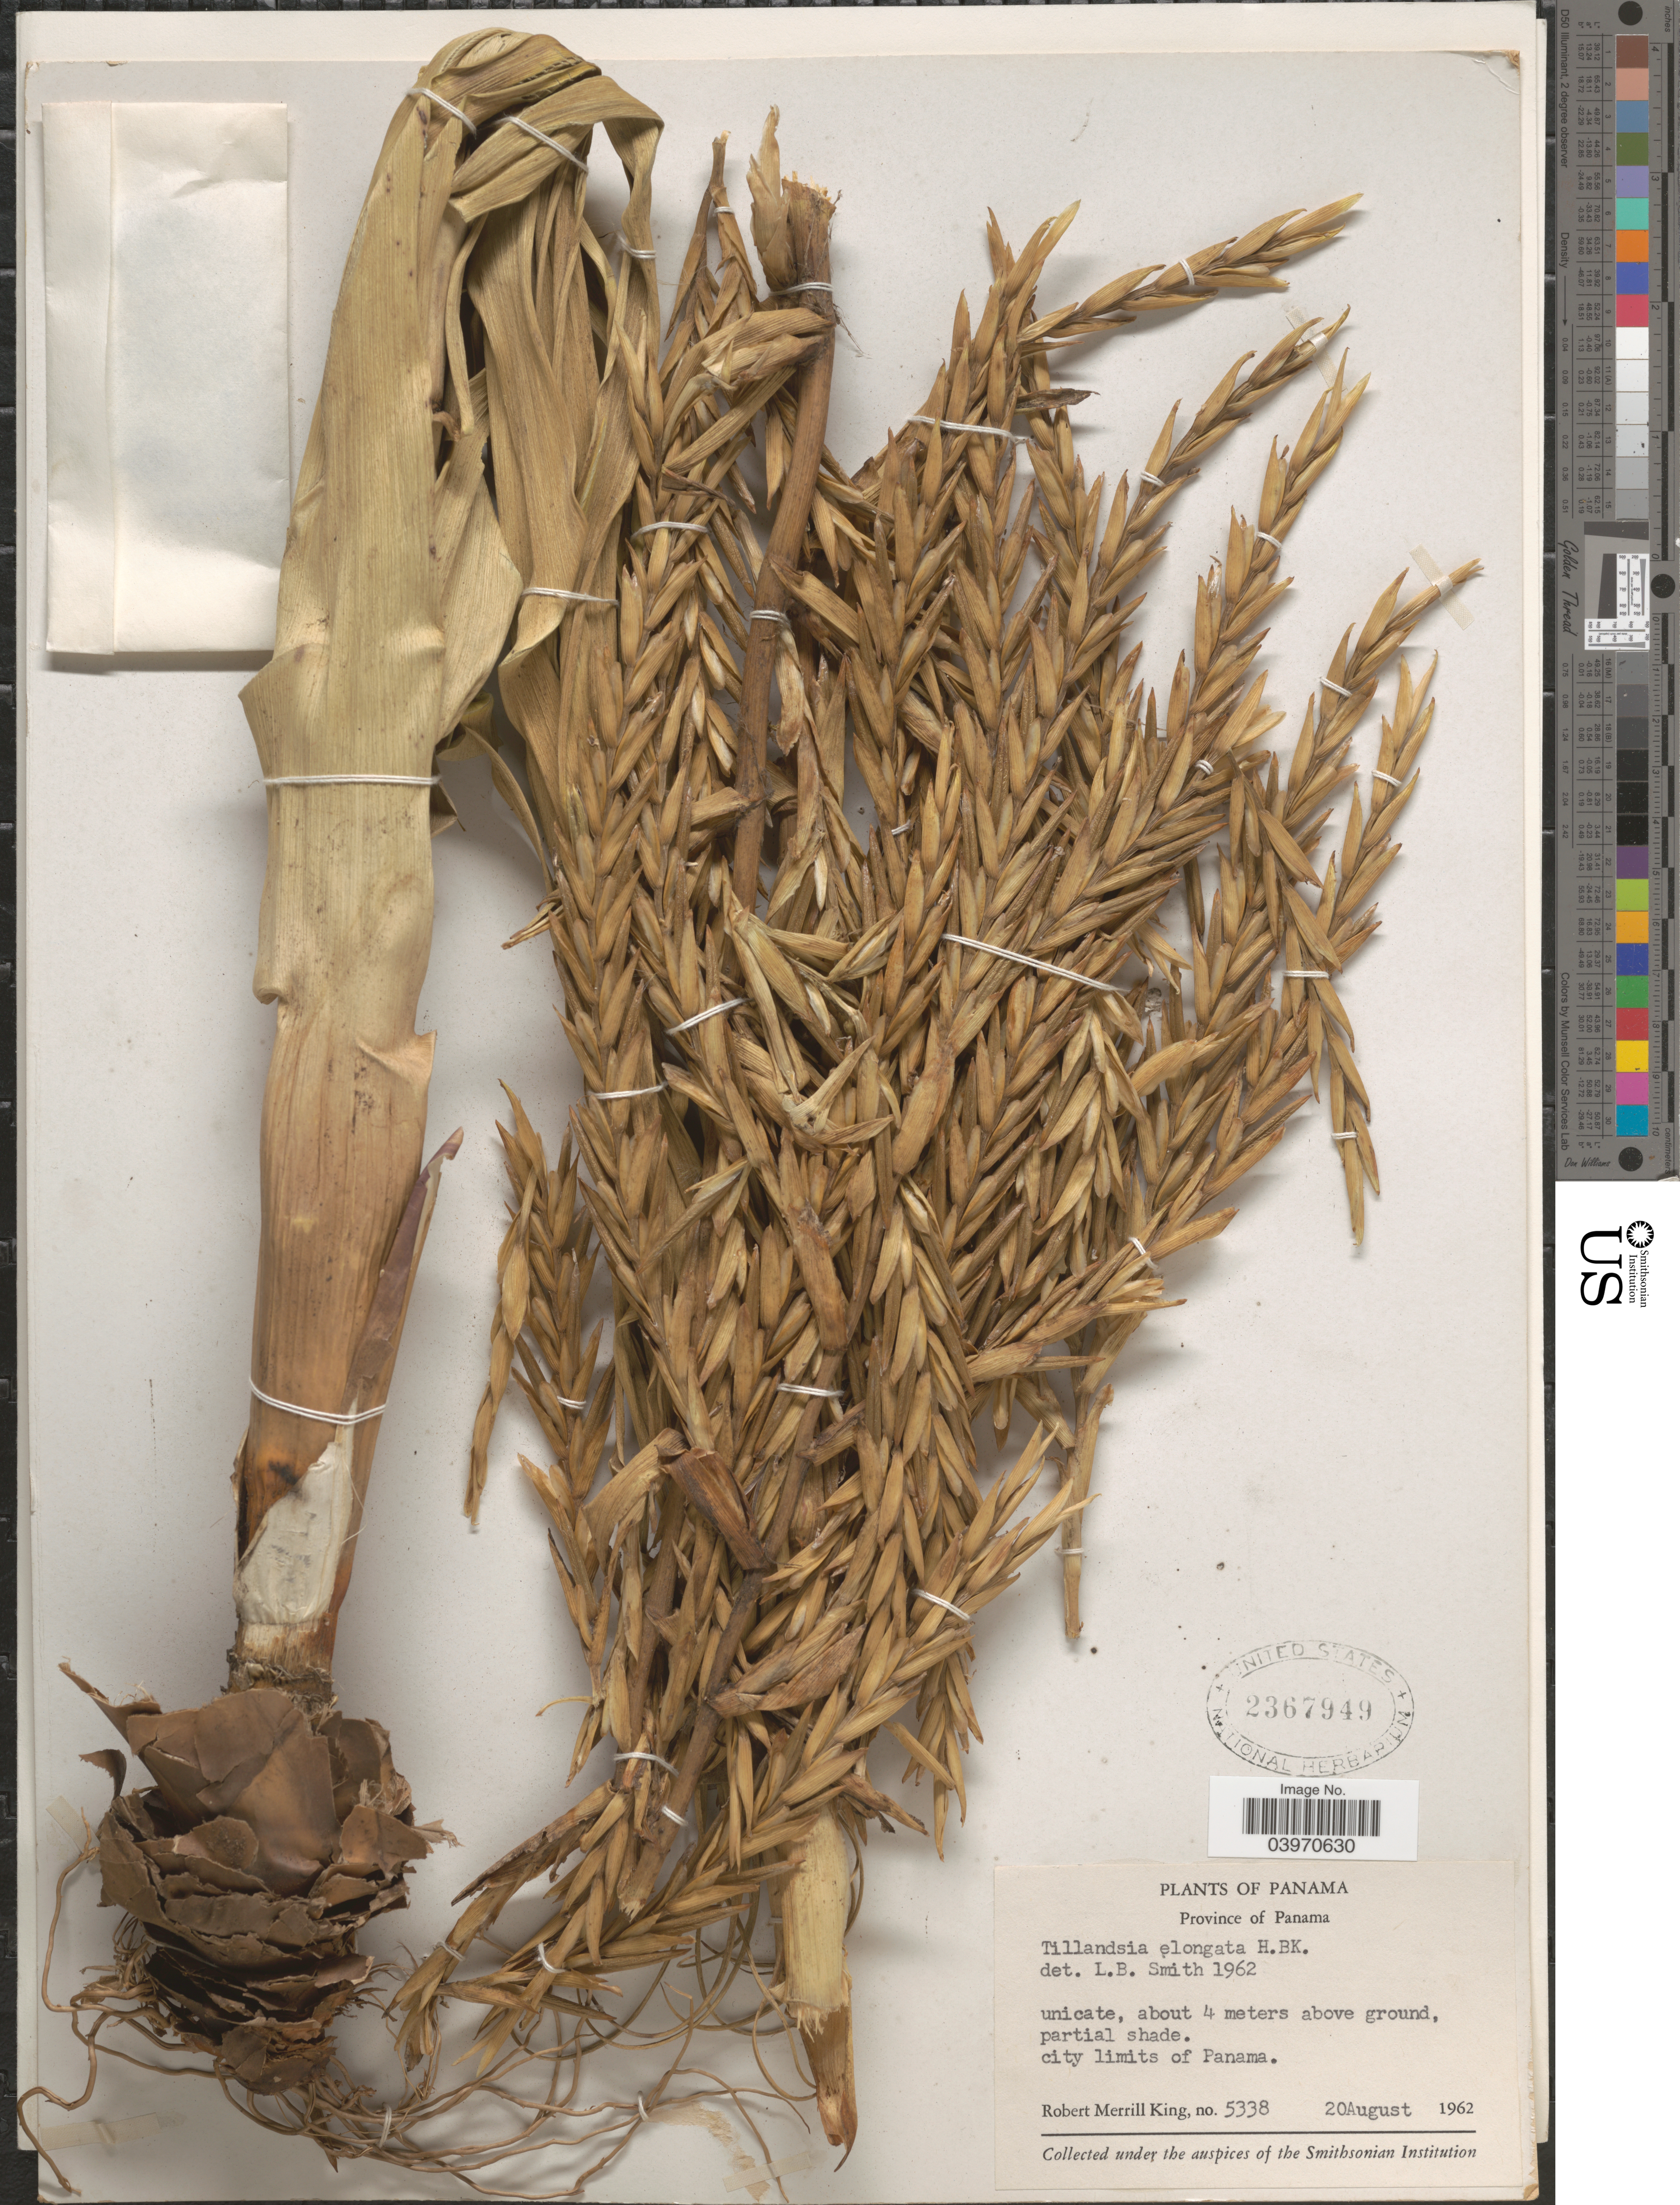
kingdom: Plantae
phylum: Tracheophyta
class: Liliopsida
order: Poales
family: Bromeliaceae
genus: Tillandsia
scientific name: Tillandsia elongata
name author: Kunth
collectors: R. M. King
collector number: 5338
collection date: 1962-08-20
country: Panama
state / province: Panamá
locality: About 4 meters above ground, partial shade. City limits of Panama.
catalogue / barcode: US 2367949